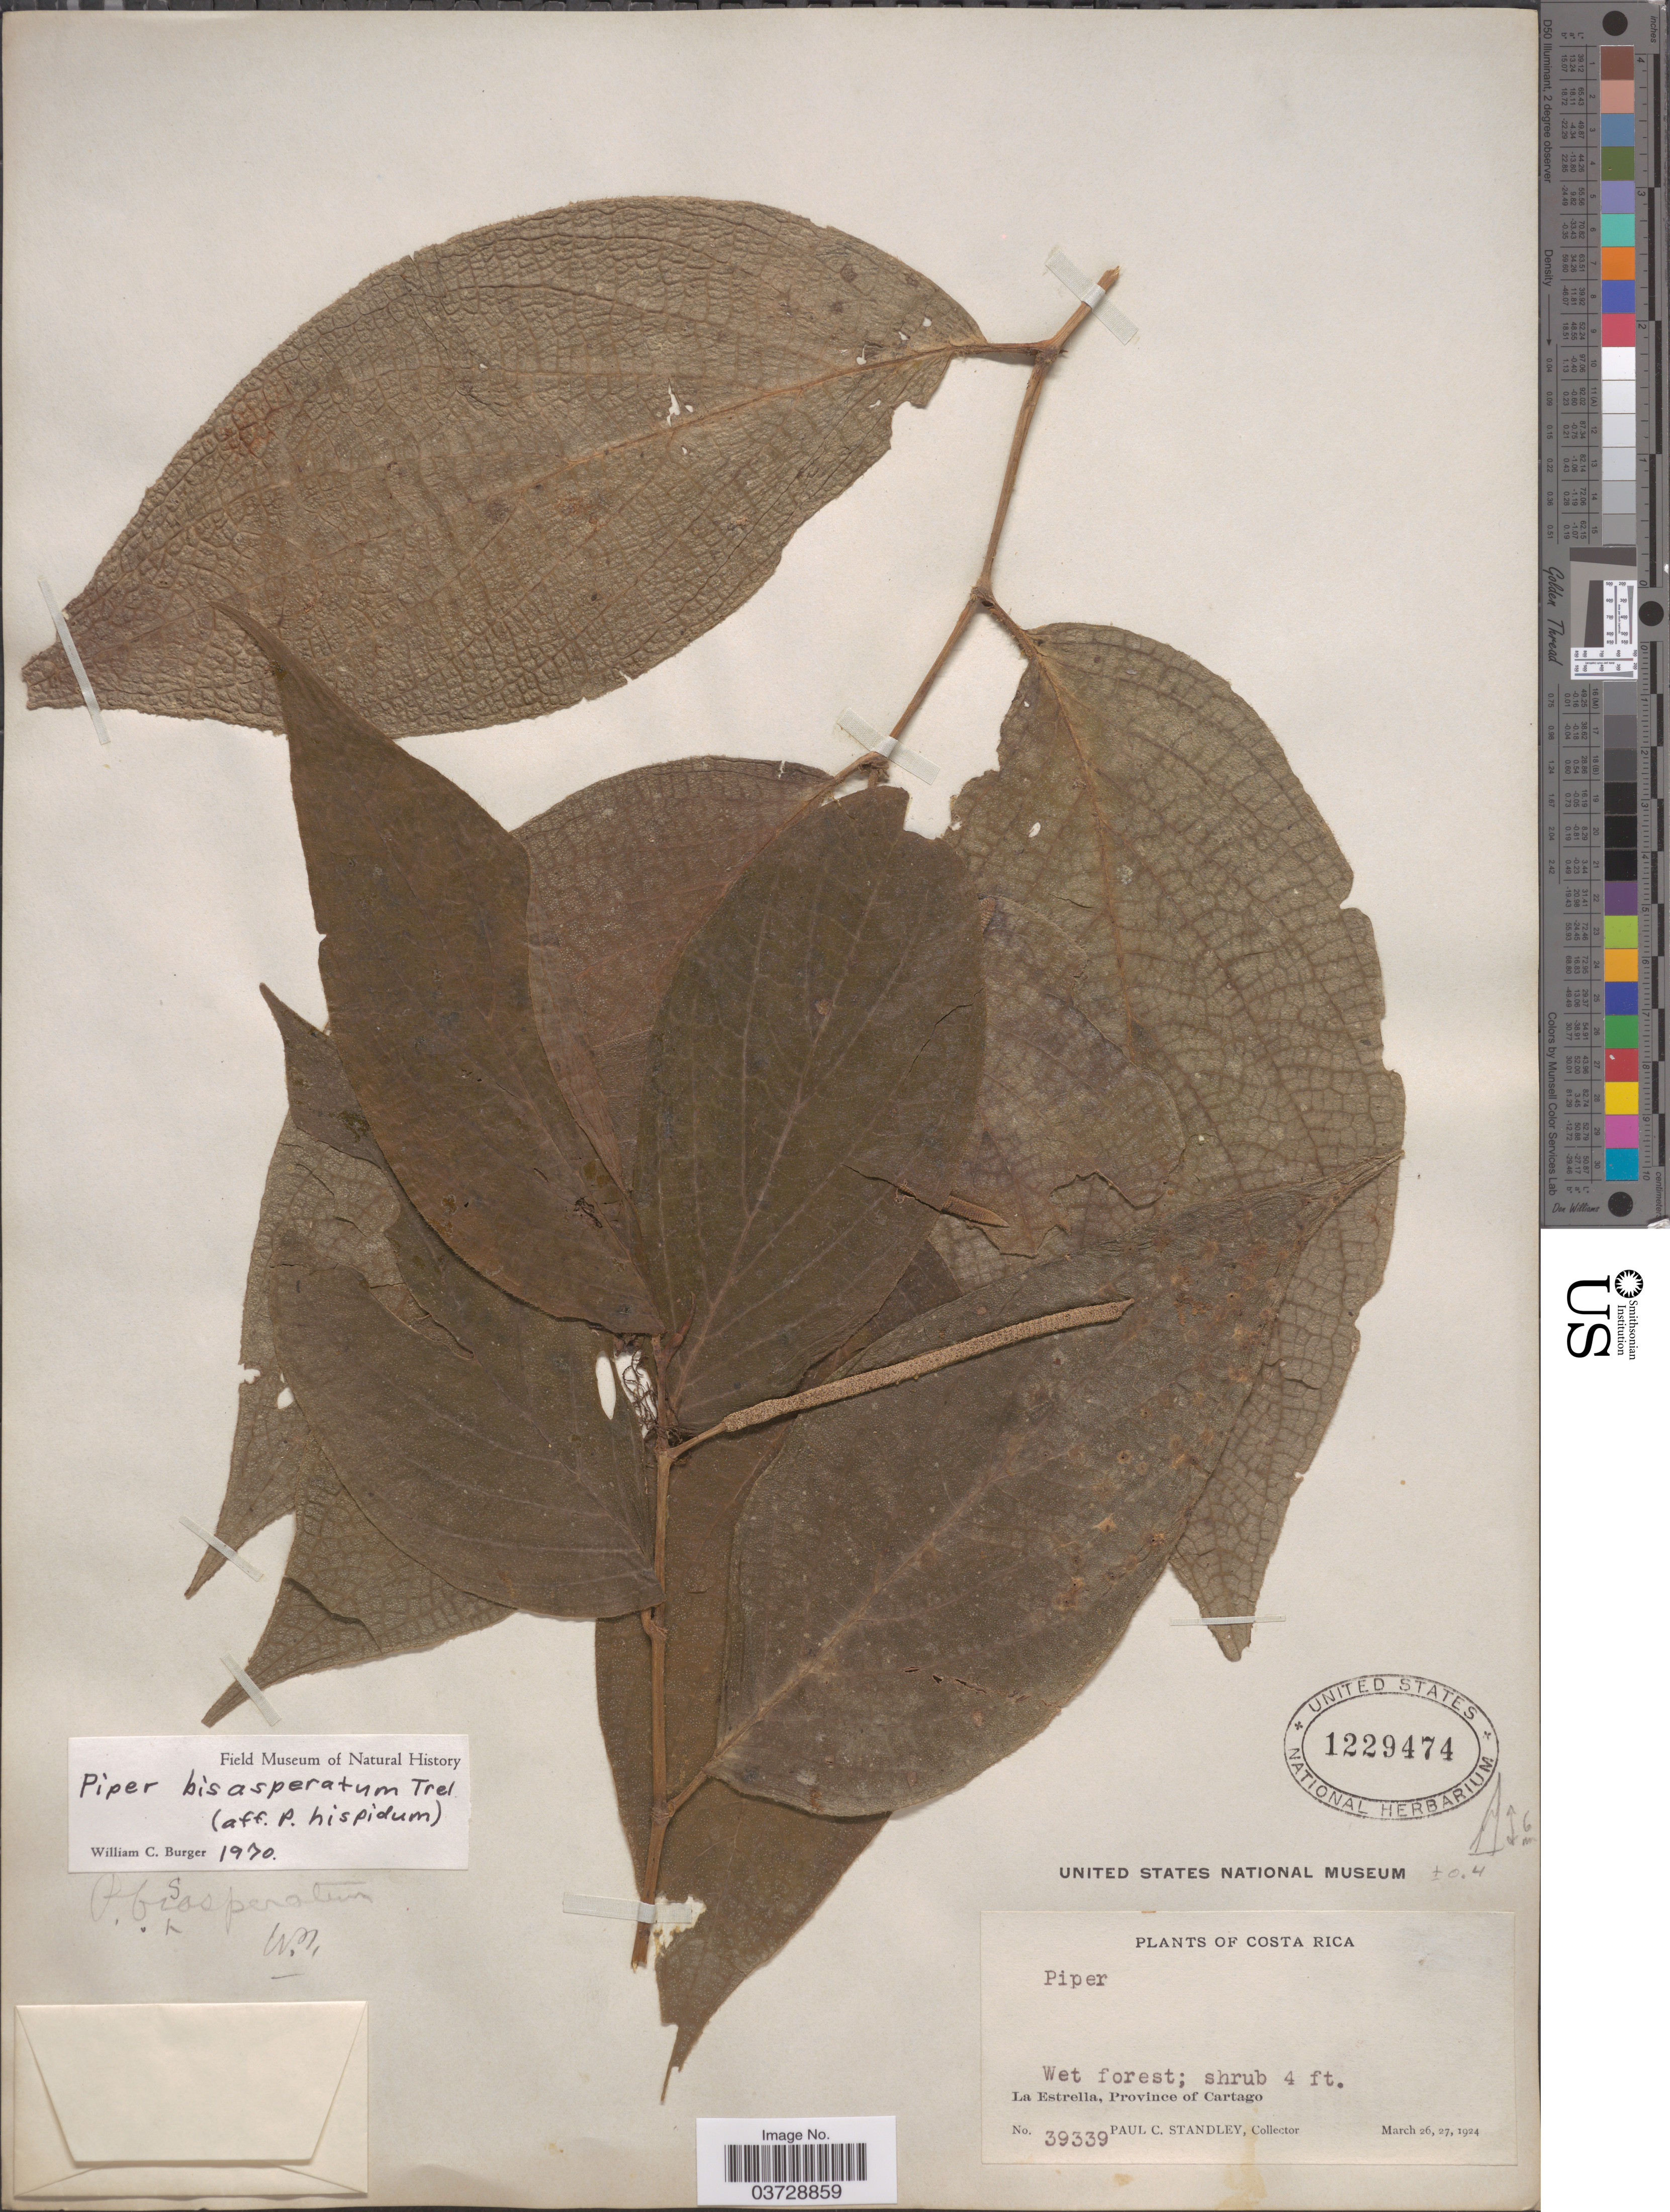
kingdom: Plantae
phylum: Tracheophyta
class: Magnoliopsida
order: Piperales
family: Piperaceae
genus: Piper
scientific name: Piper bisasperatum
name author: Trel.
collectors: P. C. Standley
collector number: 39339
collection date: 1924-03-26/1924-03-27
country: Costa Rica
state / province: Cartago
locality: La Estrella.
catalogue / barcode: US 1229474